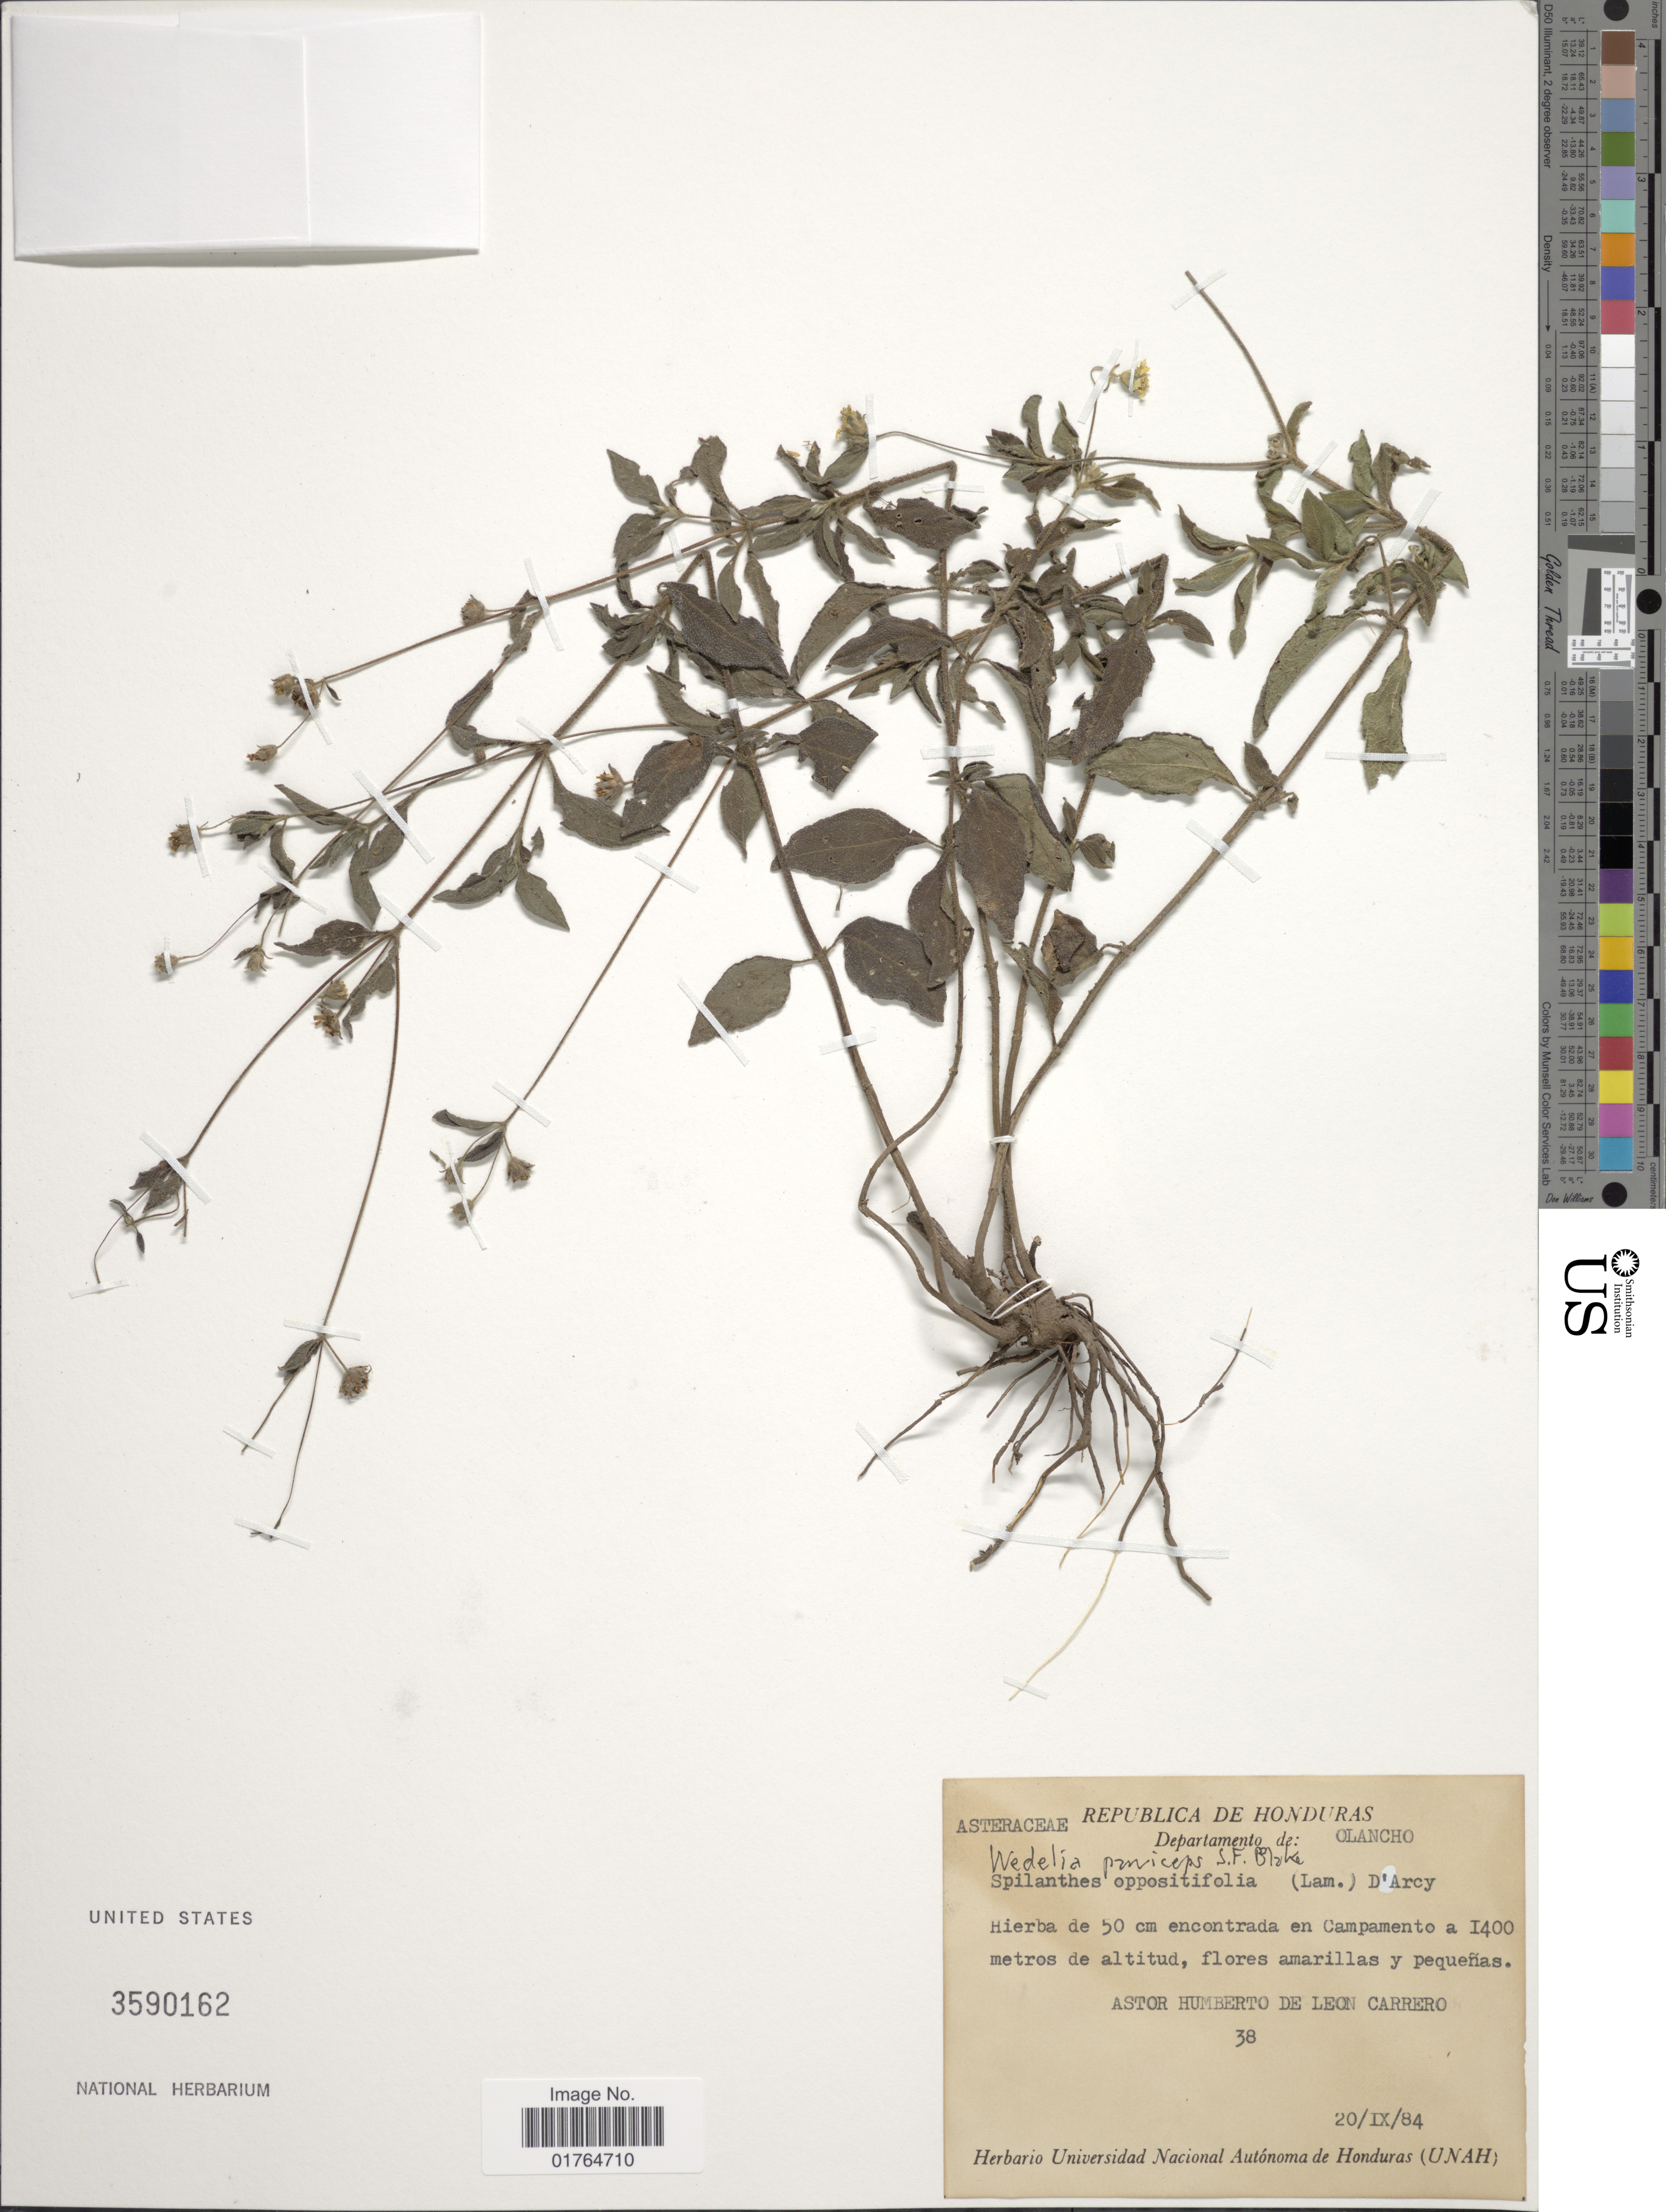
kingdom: Plantae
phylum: Tracheophyta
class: Magnoliopsida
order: Asterales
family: Asteraceae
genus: Wedelia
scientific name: Wedelia parviflora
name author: Rich.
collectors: A. Leon Carrero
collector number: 38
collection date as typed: Transcribed d/m/y: 20/9/84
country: Honduras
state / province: Olancho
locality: Republica de Honduras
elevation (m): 1400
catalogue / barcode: US 3590162